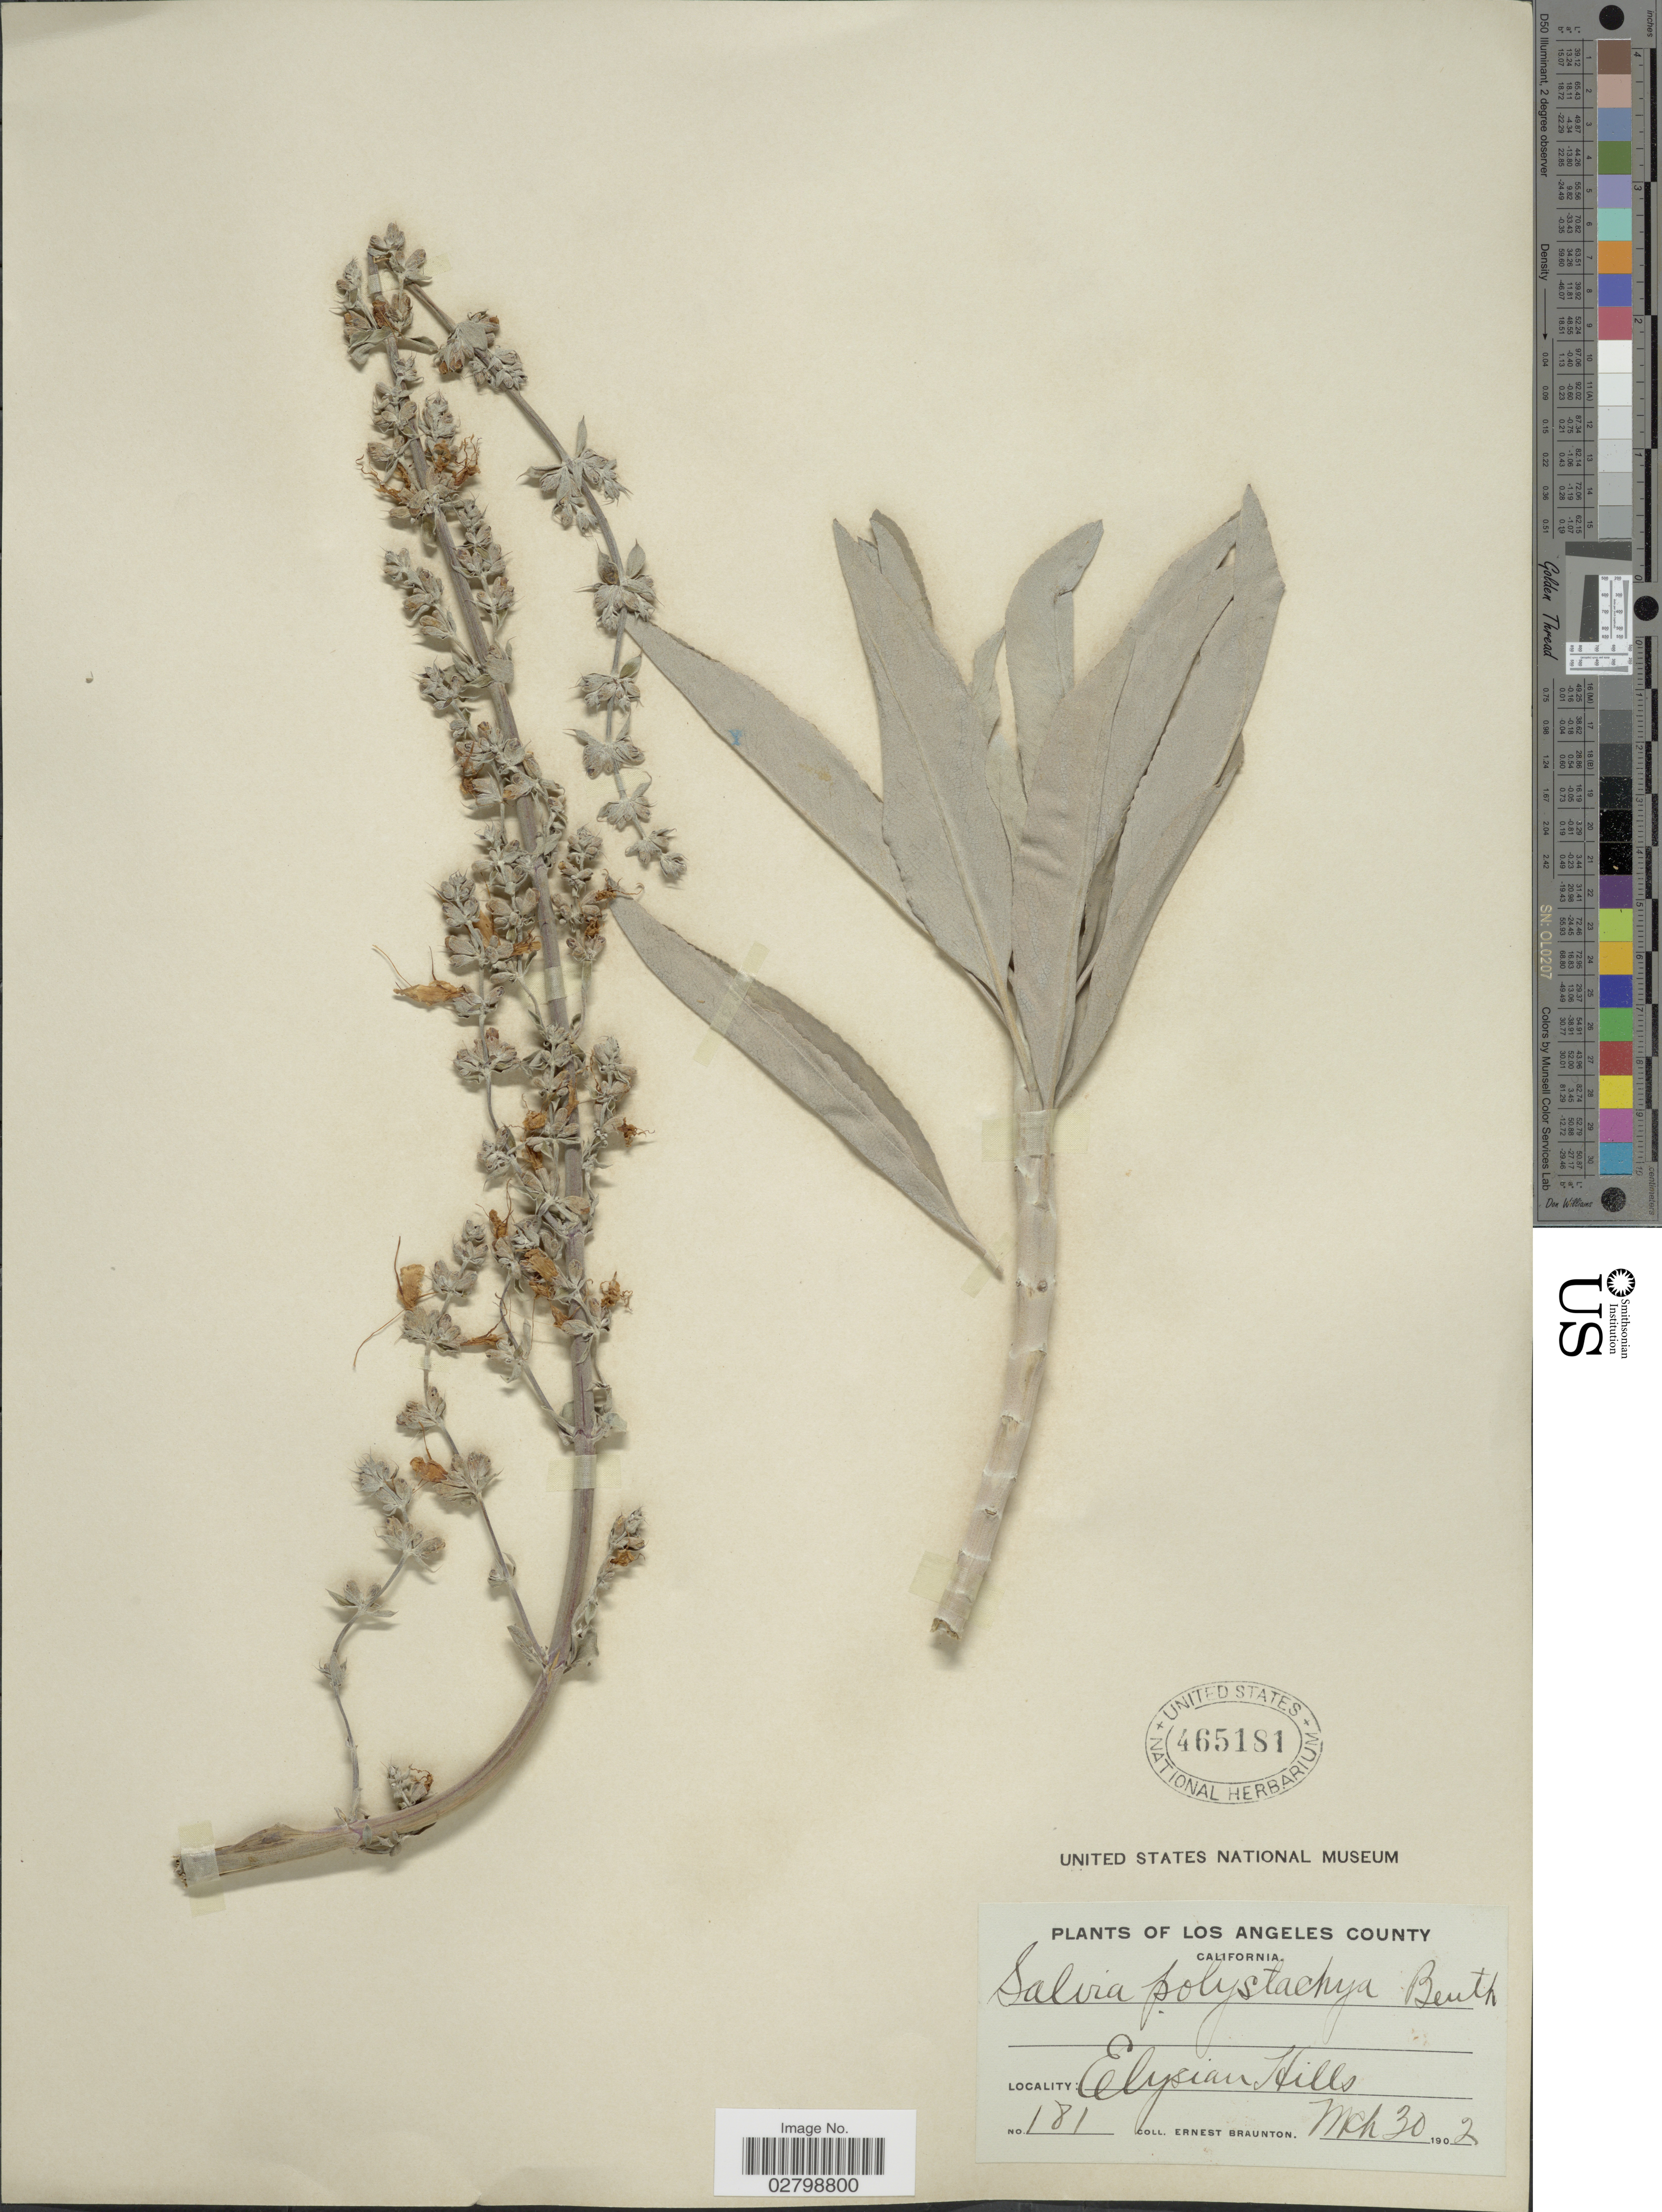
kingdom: Plantae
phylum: Tracheophyta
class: Magnoliopsida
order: Lamiales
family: Lamiaceae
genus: Salvia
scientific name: Salvia apiana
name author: Jeps.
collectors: E. Braunton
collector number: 181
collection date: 1902-03-30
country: United States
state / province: California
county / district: Los Angeles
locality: Los Angeles County, Elysian Hills.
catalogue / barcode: US 465181